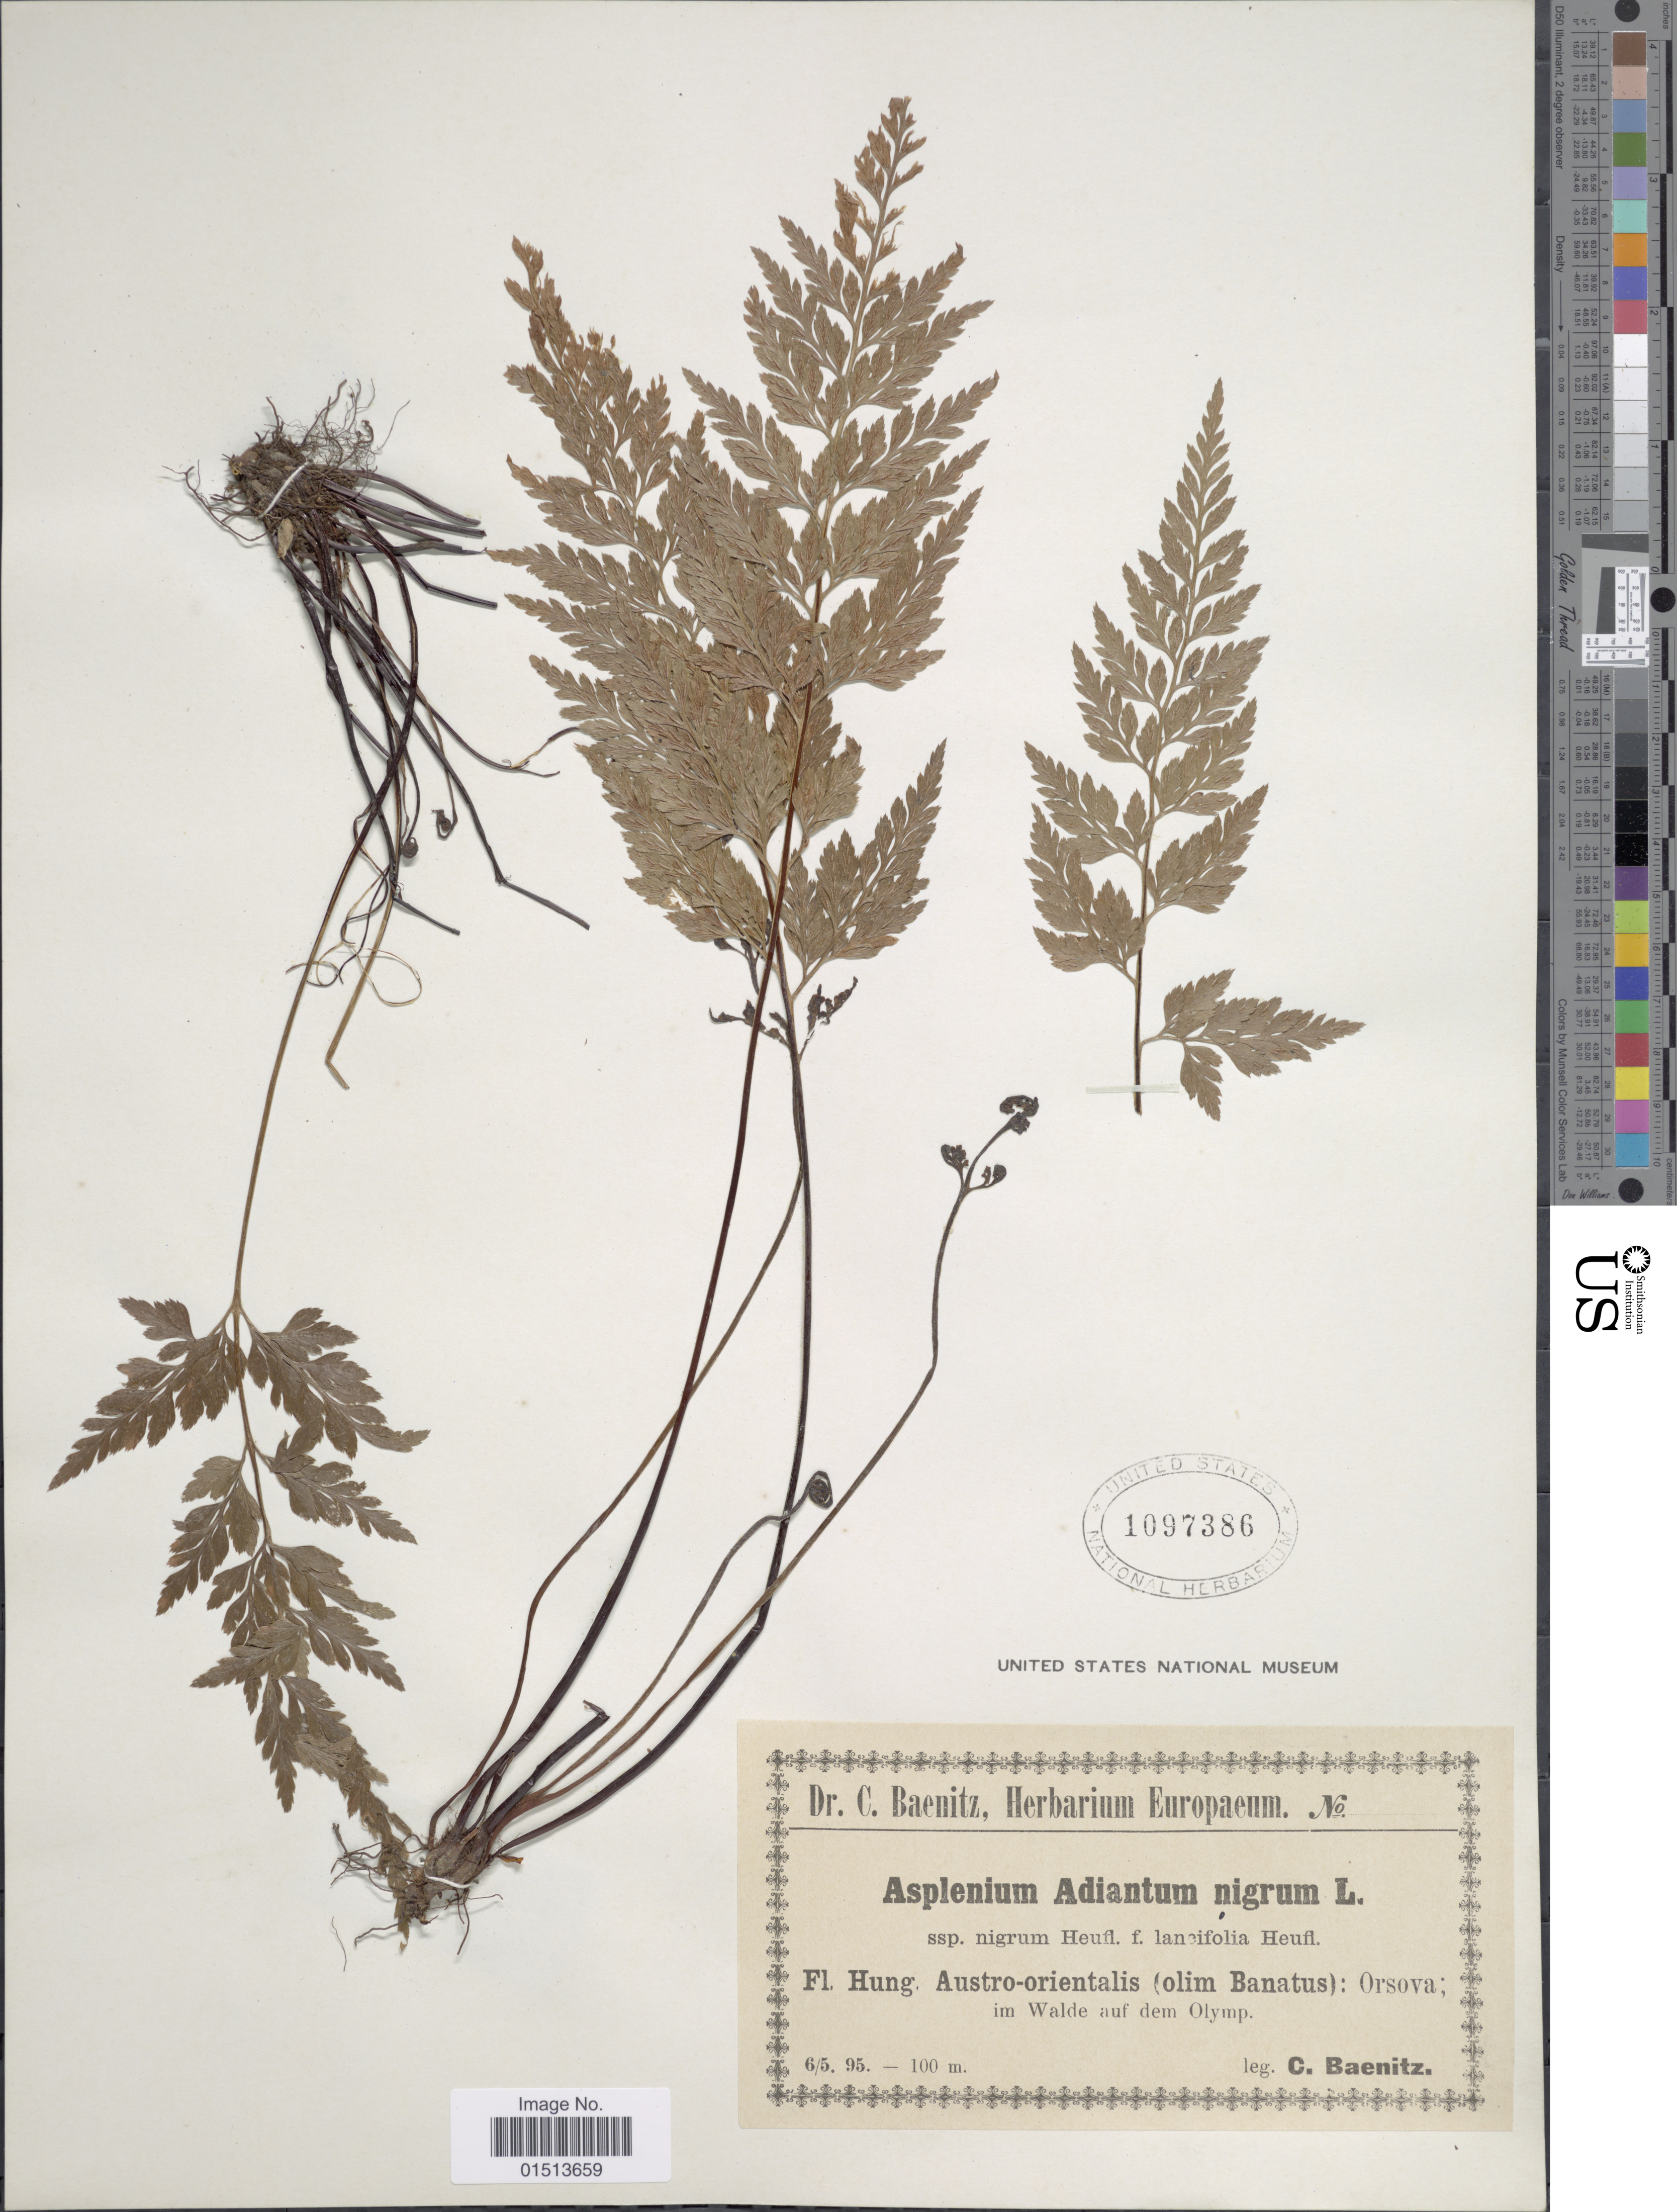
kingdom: Plantae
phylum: Tracheophyta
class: Polypodiopsida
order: Polypodiales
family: Aspleniaceae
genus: Asplenium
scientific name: Asplenium adiantum-nigrum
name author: L.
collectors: C. G. Baenitz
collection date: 1895-05-06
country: Romania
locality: Fl. Hung: Austro-orientalis (olim Banatus): Orsova; im Walde auf dem Olymp.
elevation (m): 100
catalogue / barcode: US 1097386